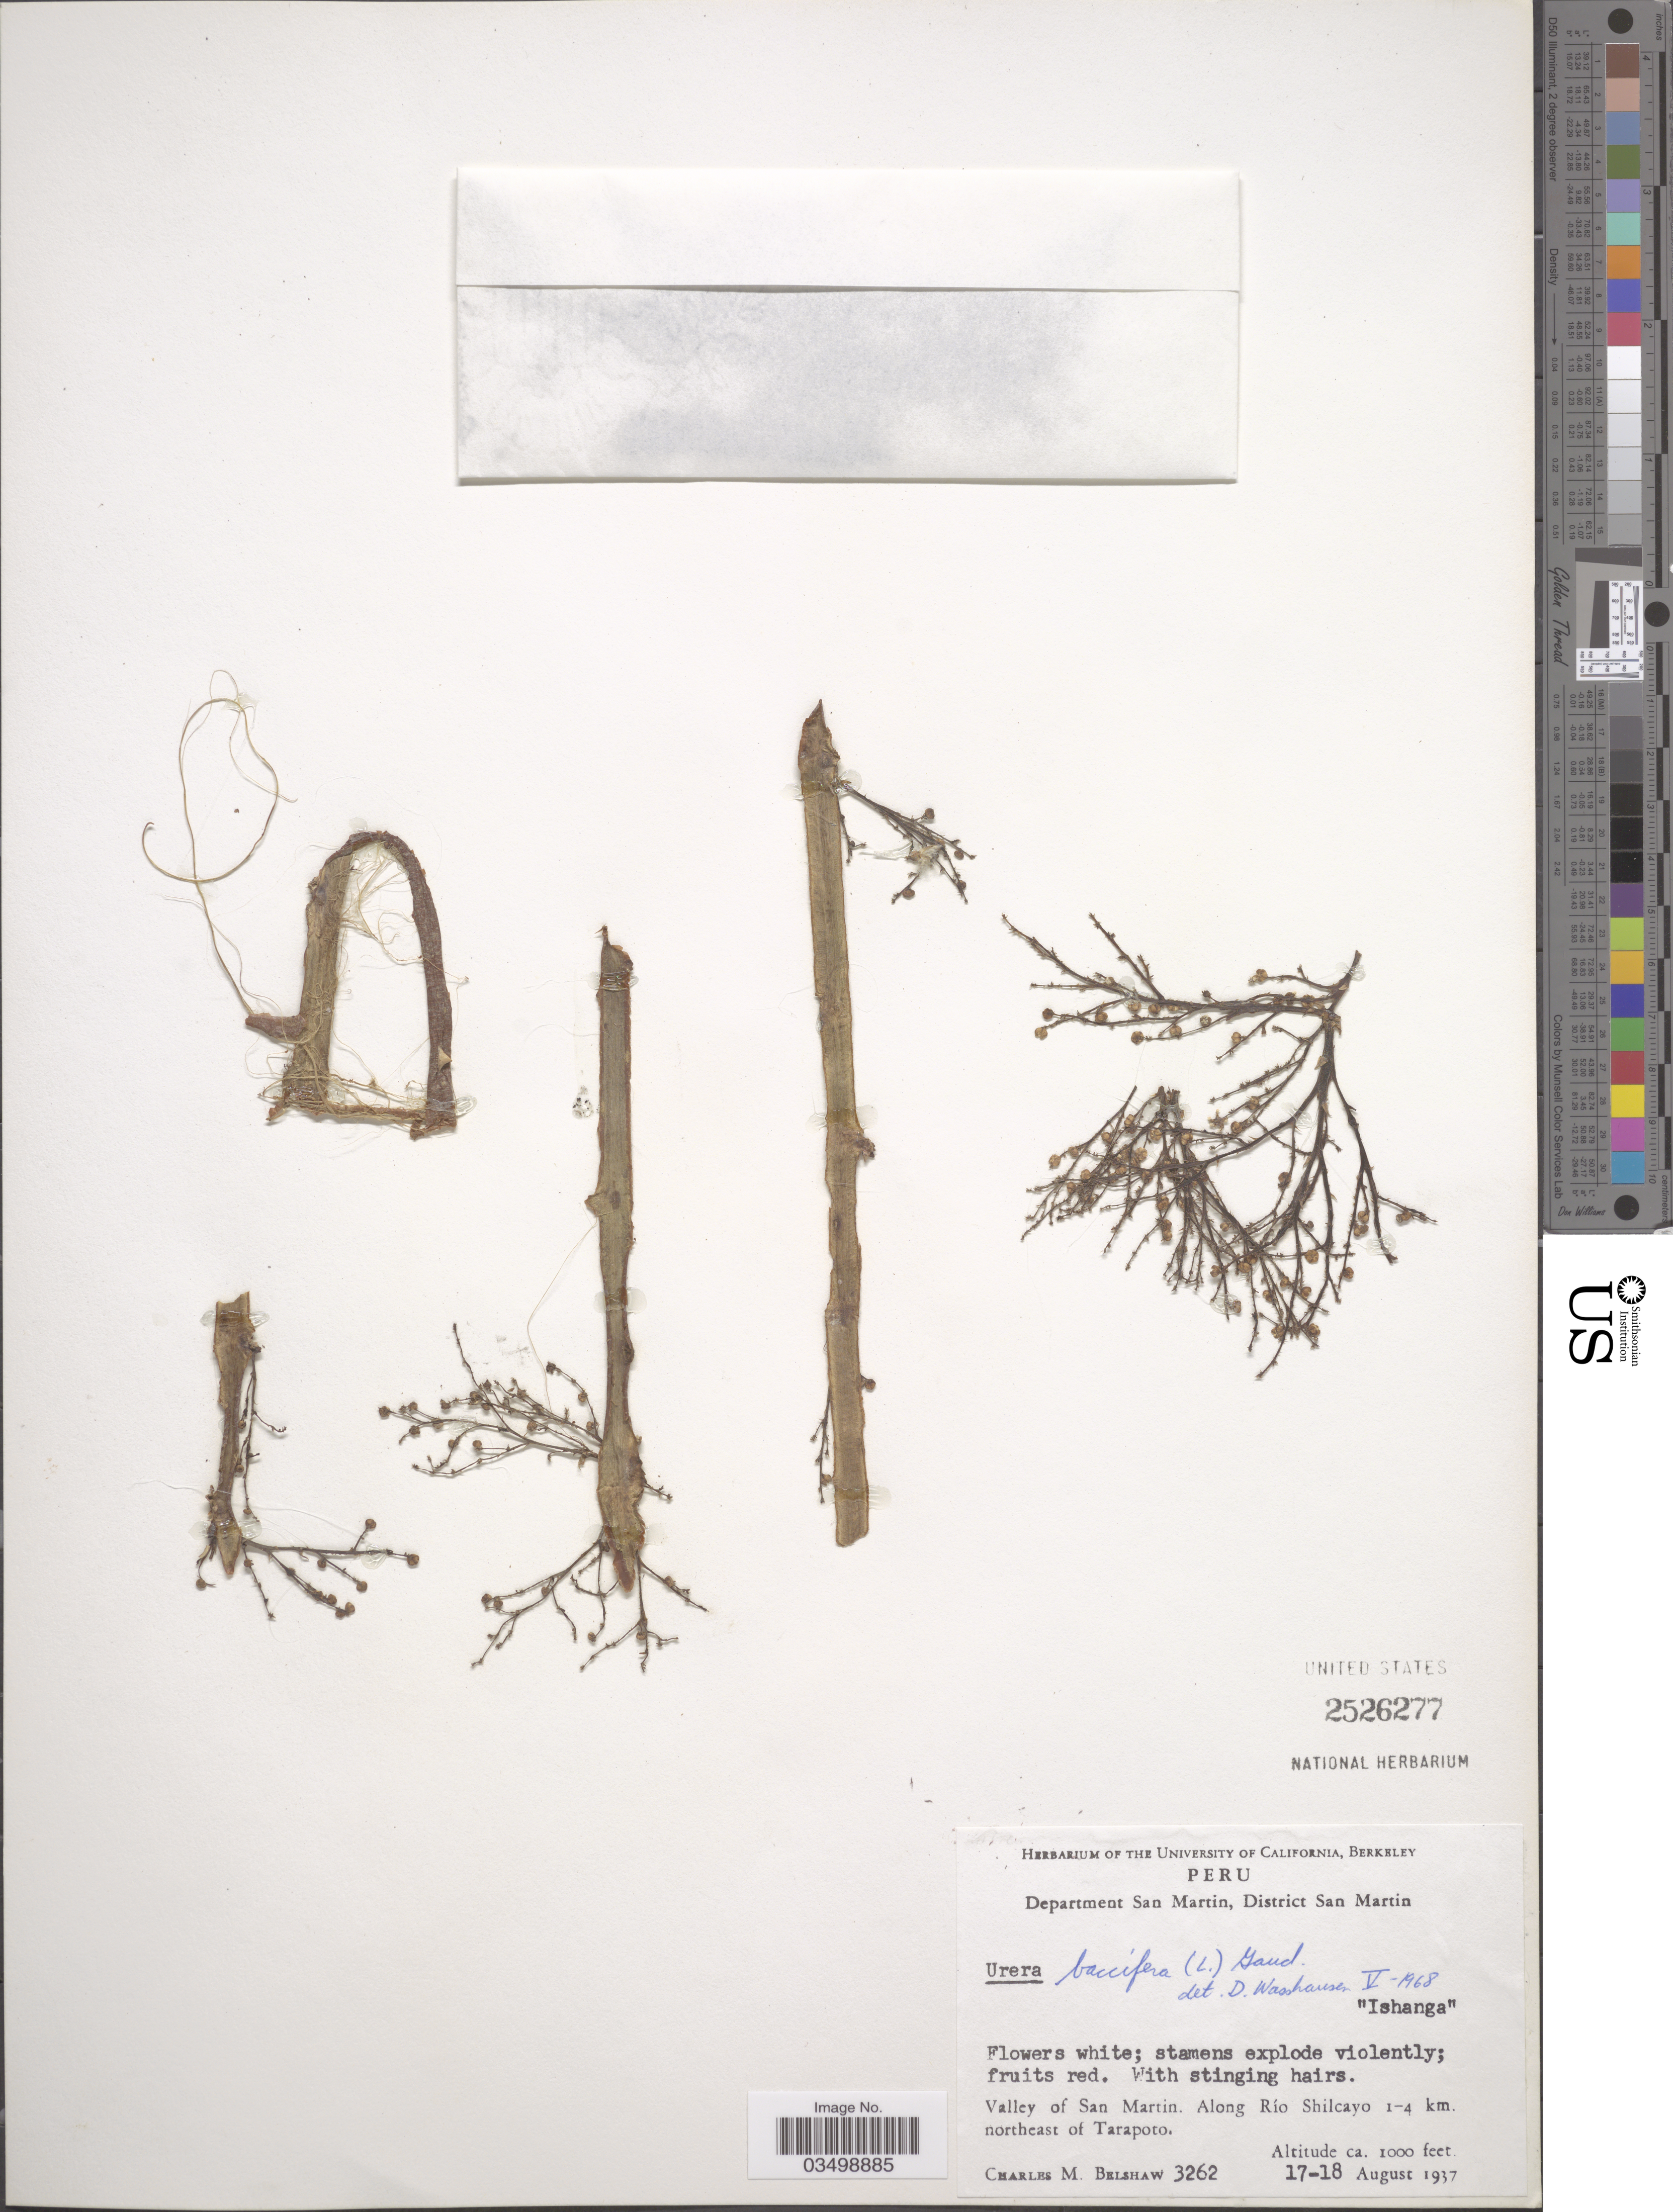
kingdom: Plantae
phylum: Tracheophyta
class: Magnoliopsida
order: Rosales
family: Urticaceae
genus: Urera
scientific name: Urera baccifera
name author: (L.) Gaudich. ex Wedd.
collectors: C. Shaw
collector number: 3262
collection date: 1937-08-17/1937-08-18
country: Peru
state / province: San Martín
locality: Department San Martin, District San Martin. Valley of San Martin. Along Río Shilcayo 1-4 km. northeast of Tarapoto.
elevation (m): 305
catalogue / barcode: US 2526277